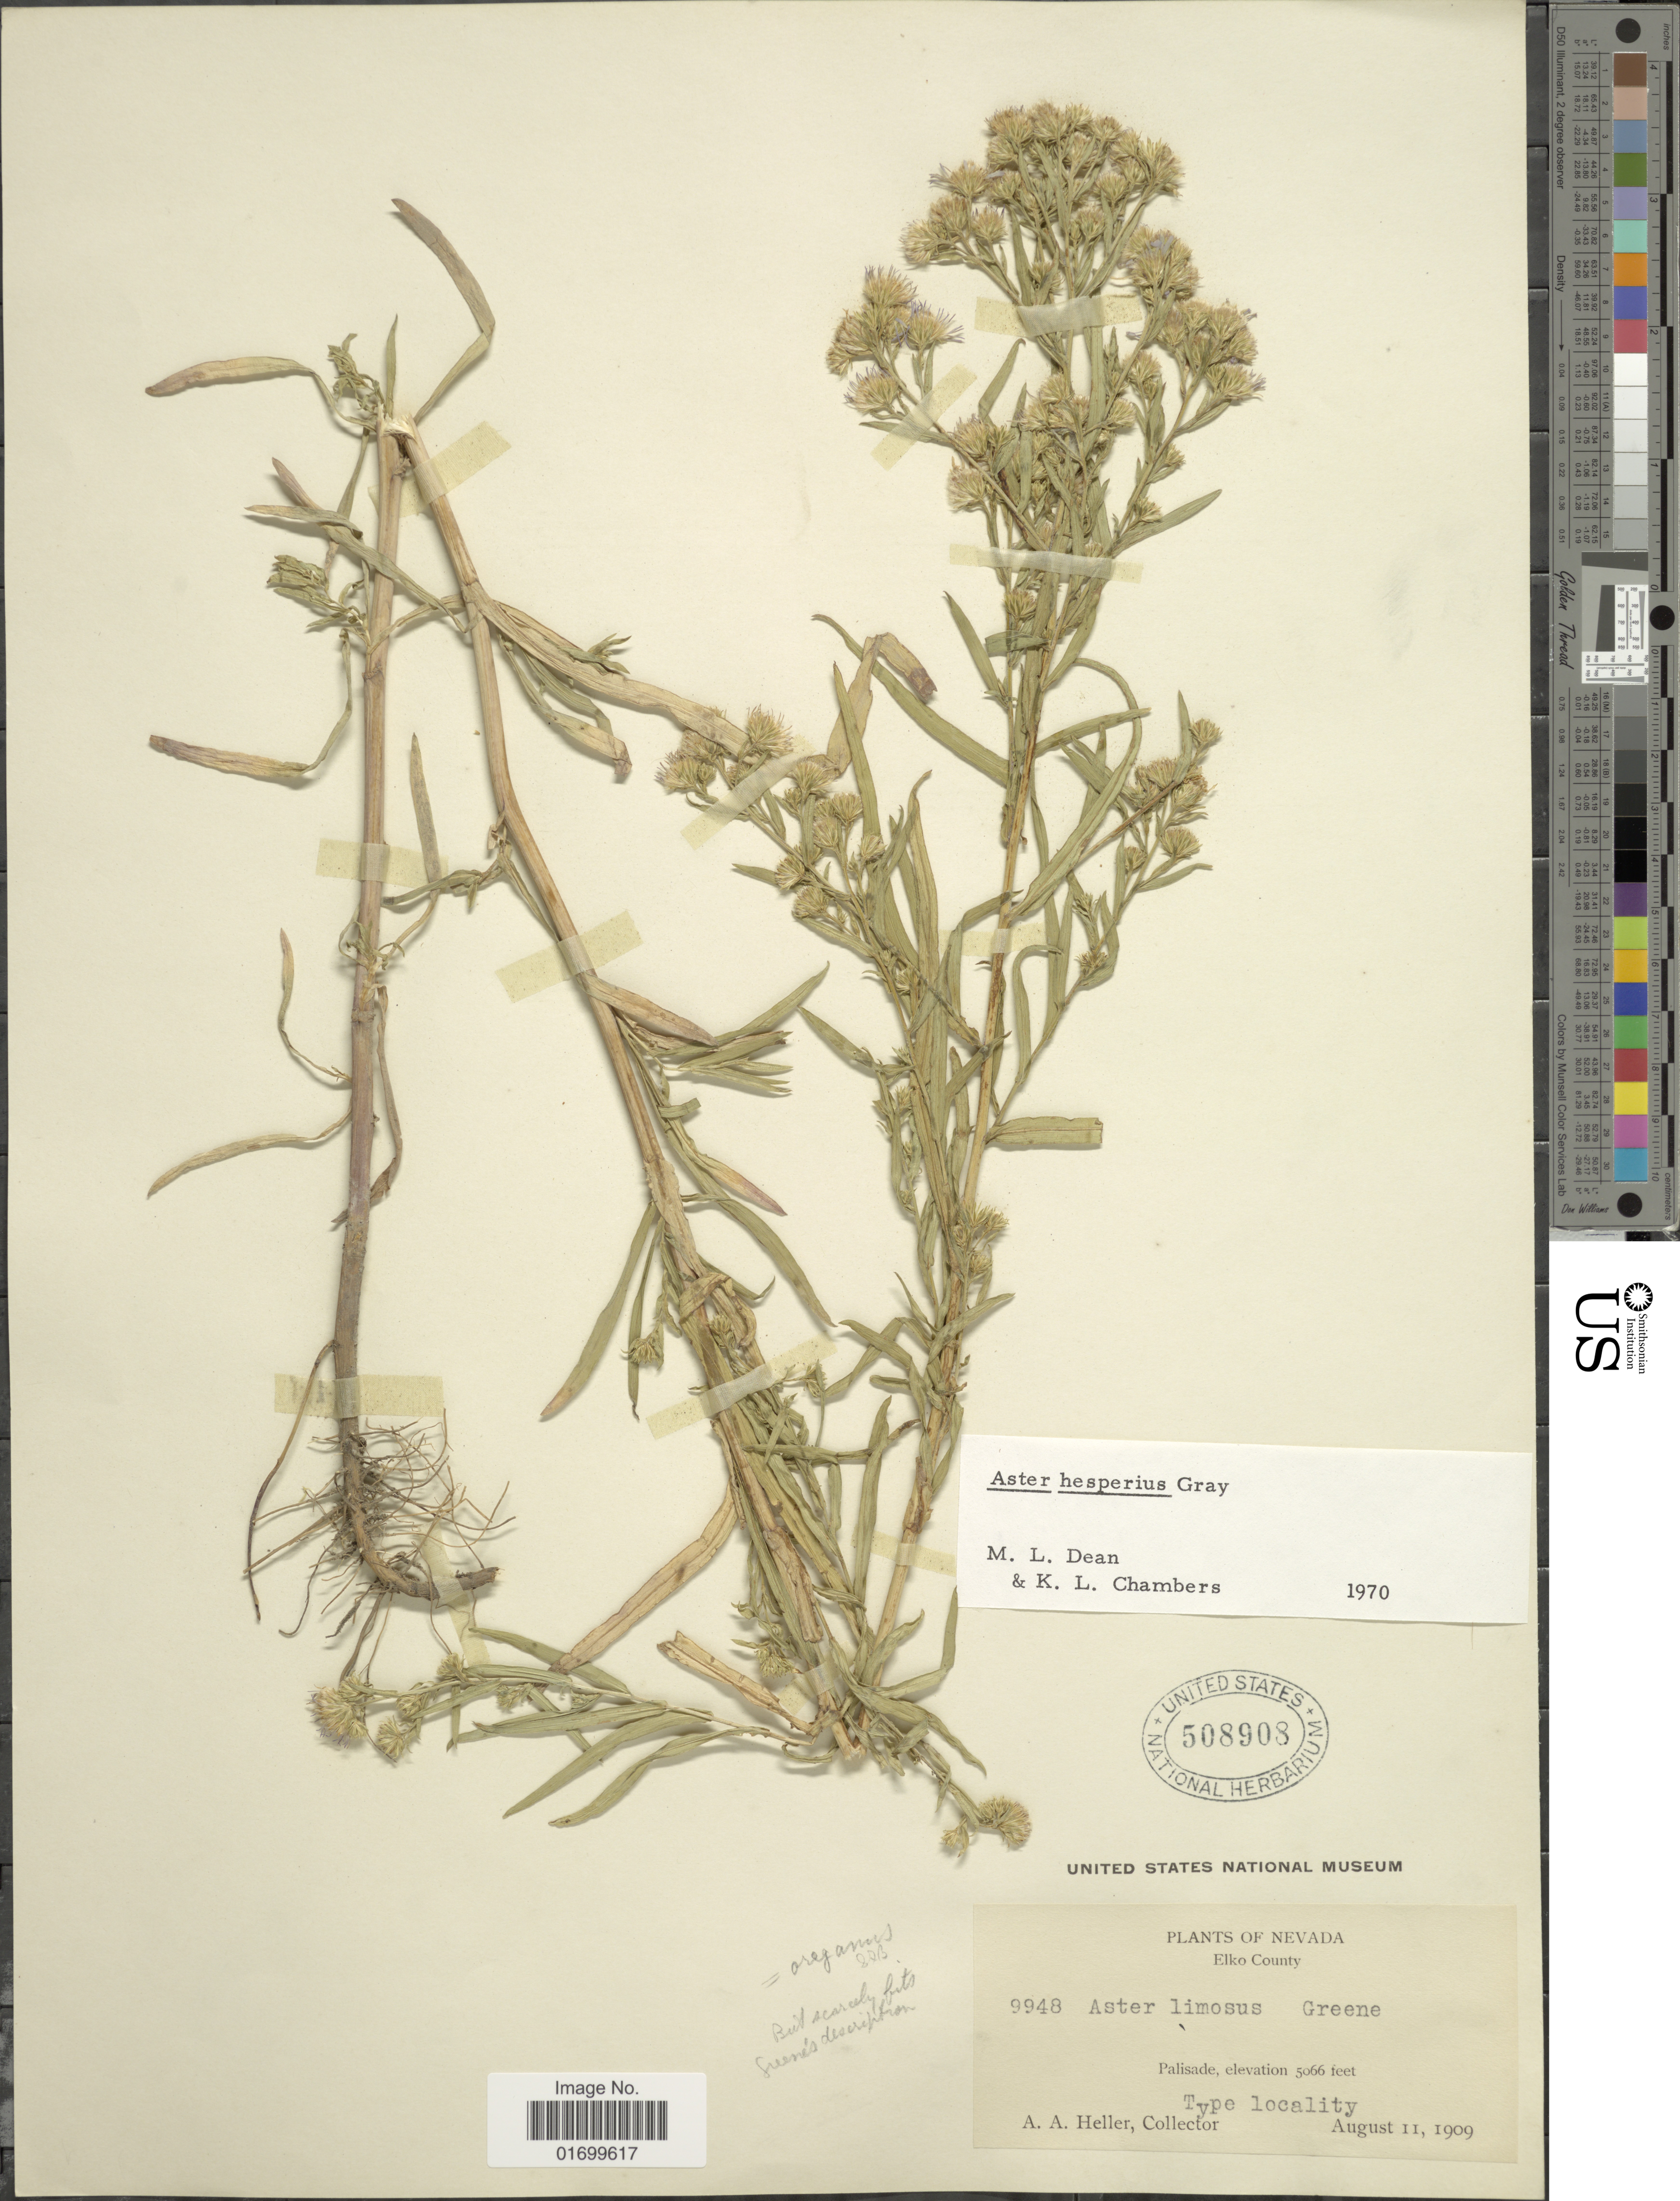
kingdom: Plantae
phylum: Tracheophyta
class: Magnoliopsida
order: Asterales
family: Asteraceae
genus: Symphyotrichum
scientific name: Symphyotrichum hesperium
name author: (A. Gray) Á. Löve & D. Löve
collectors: A. A. Heller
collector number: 9948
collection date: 1909-08-11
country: United States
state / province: Nevada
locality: Elko County, Palisade.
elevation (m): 1544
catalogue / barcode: US 508908